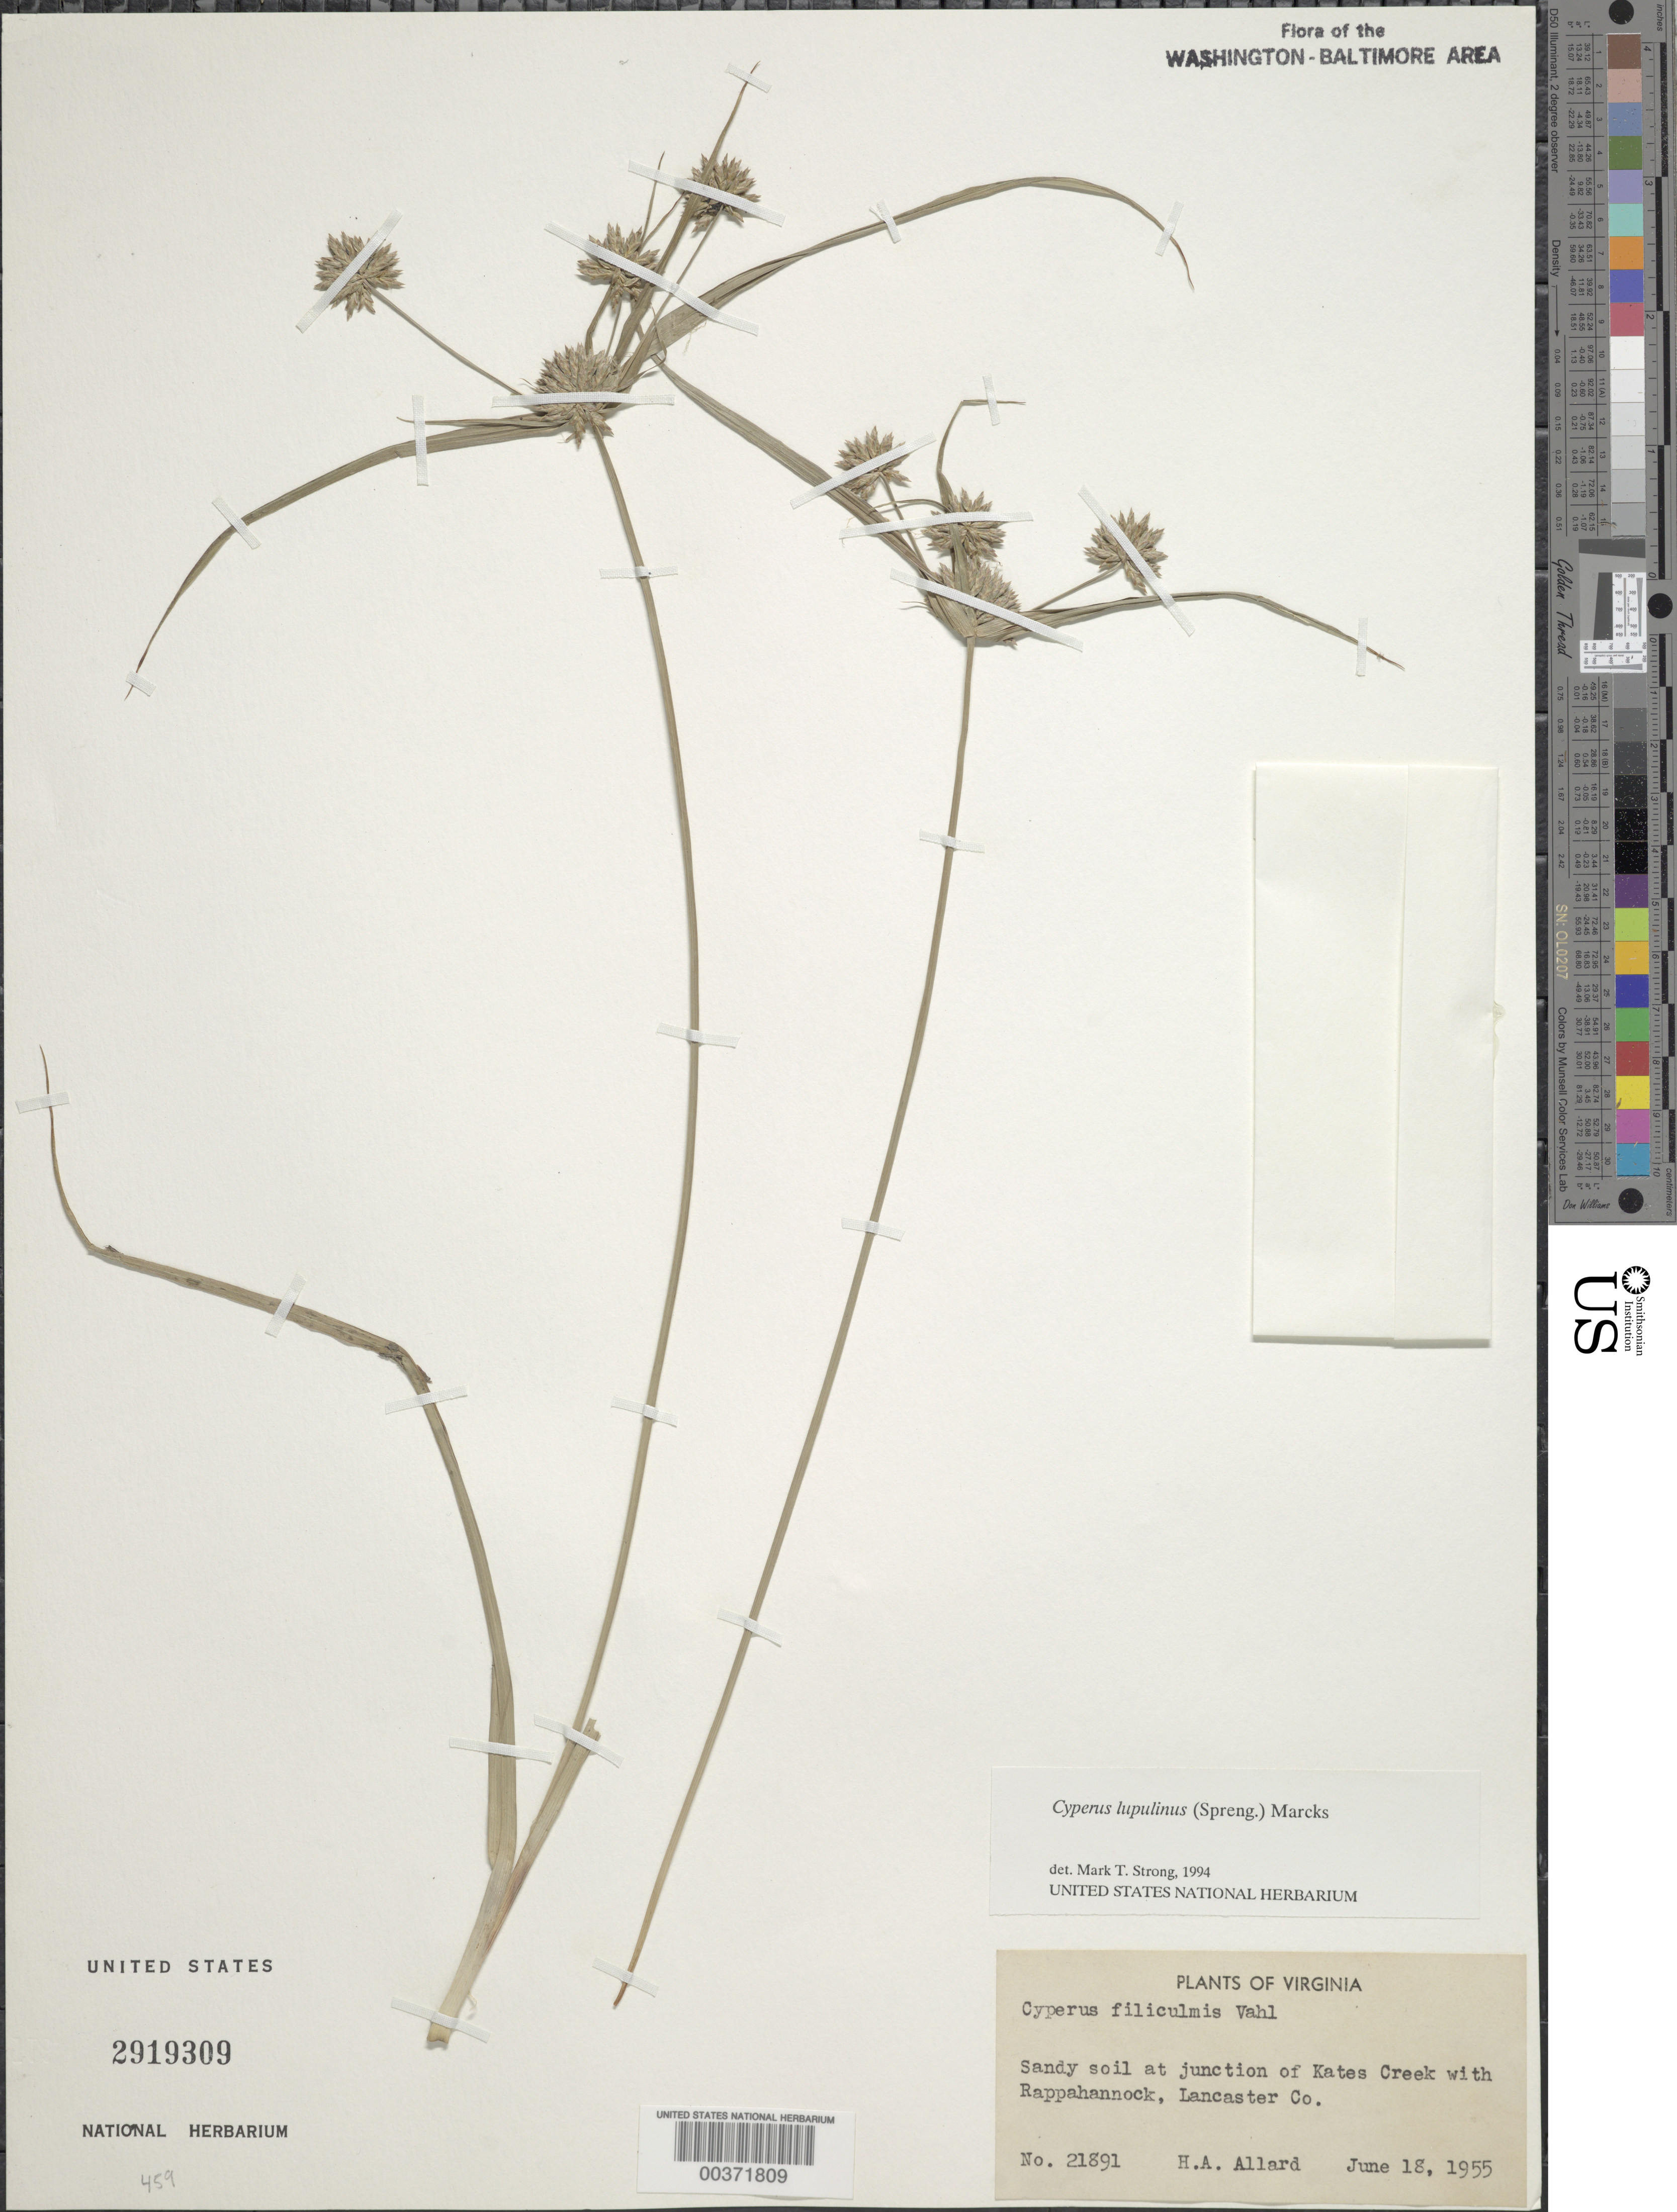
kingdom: Plantae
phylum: Tracheophyta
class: Liliopsida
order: Poales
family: Cyperaceae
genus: Cyperus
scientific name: Cyperus lupulinus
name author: (Spreng.) Marcks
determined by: O'Neill, Hugh T.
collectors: H. A. Allard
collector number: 21891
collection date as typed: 18 Jun 1955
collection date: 1955-06-18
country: United States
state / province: Virginia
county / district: Lancaster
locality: junction of Kates Creek & Rappahannock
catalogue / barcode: US 2919309